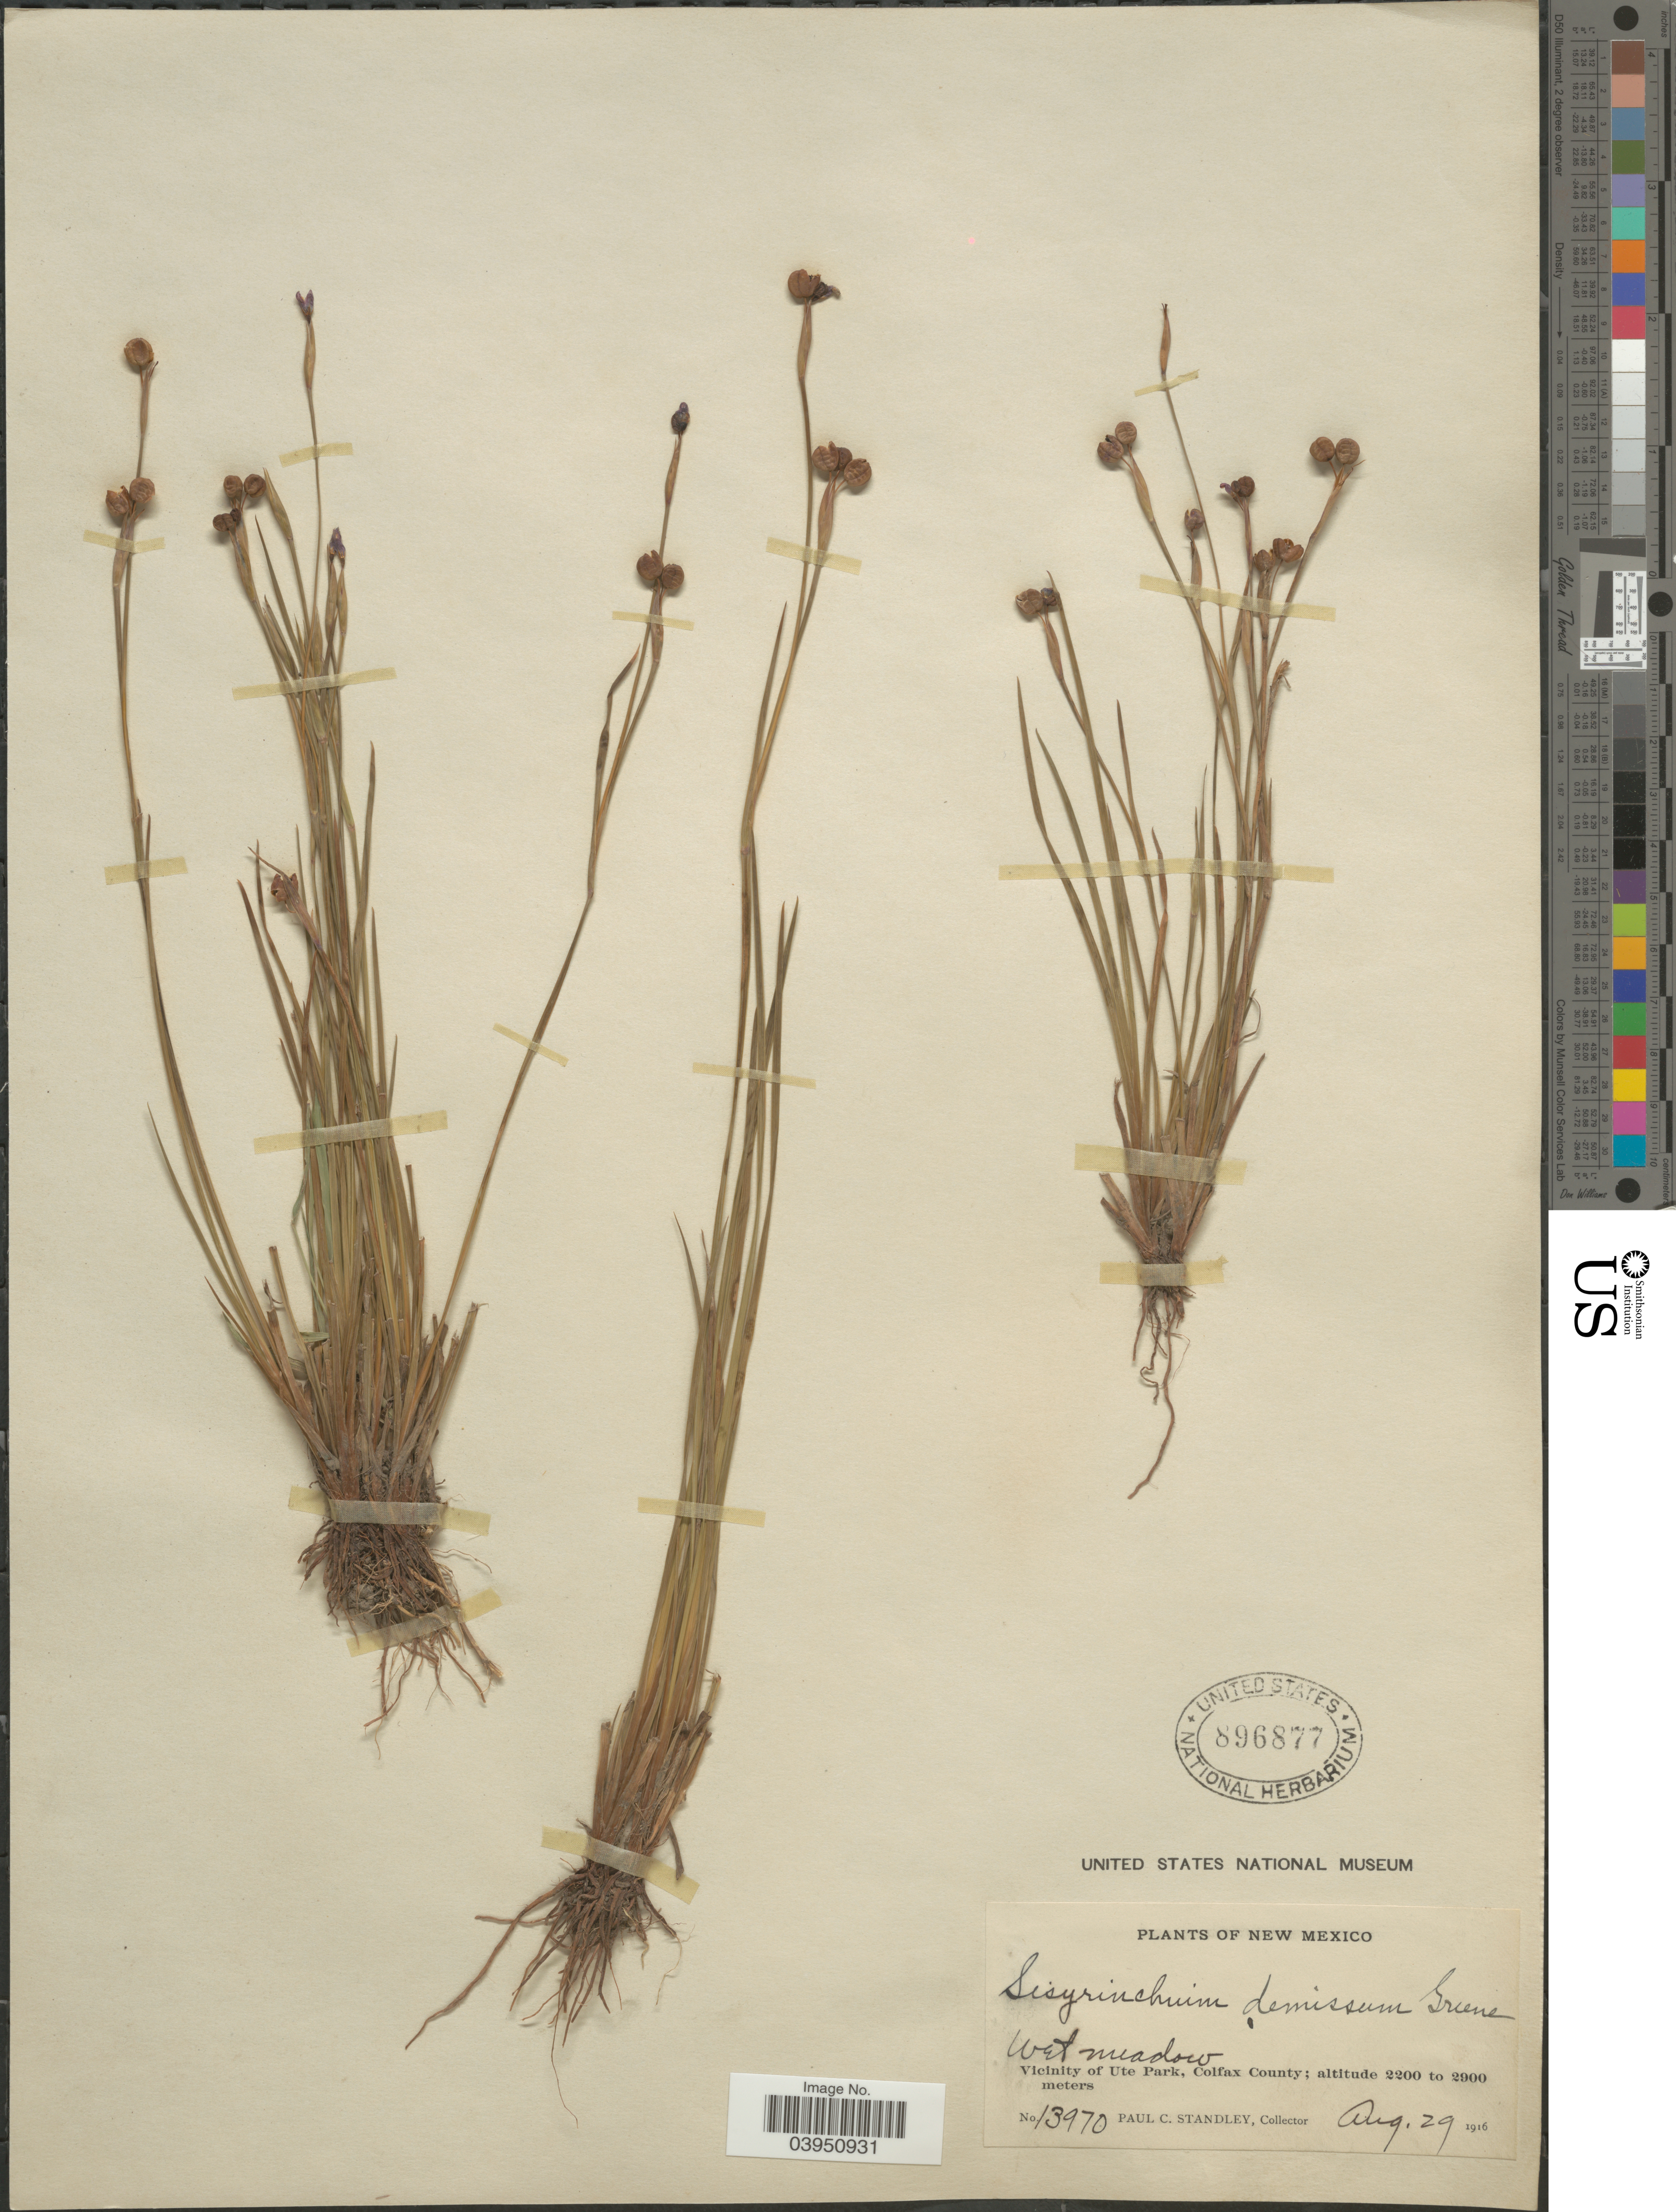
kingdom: Plantae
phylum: Tracheophyta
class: Liliopsida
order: Asparagales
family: Iridaceae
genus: Sisyrinchium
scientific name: Sisyrinchium demissum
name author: Greene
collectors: P. C. Standley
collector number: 13970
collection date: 1916-08-29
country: United States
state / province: New Mexico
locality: Vicinity of Ute Park, Colfax County.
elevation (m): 2200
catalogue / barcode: US 896877